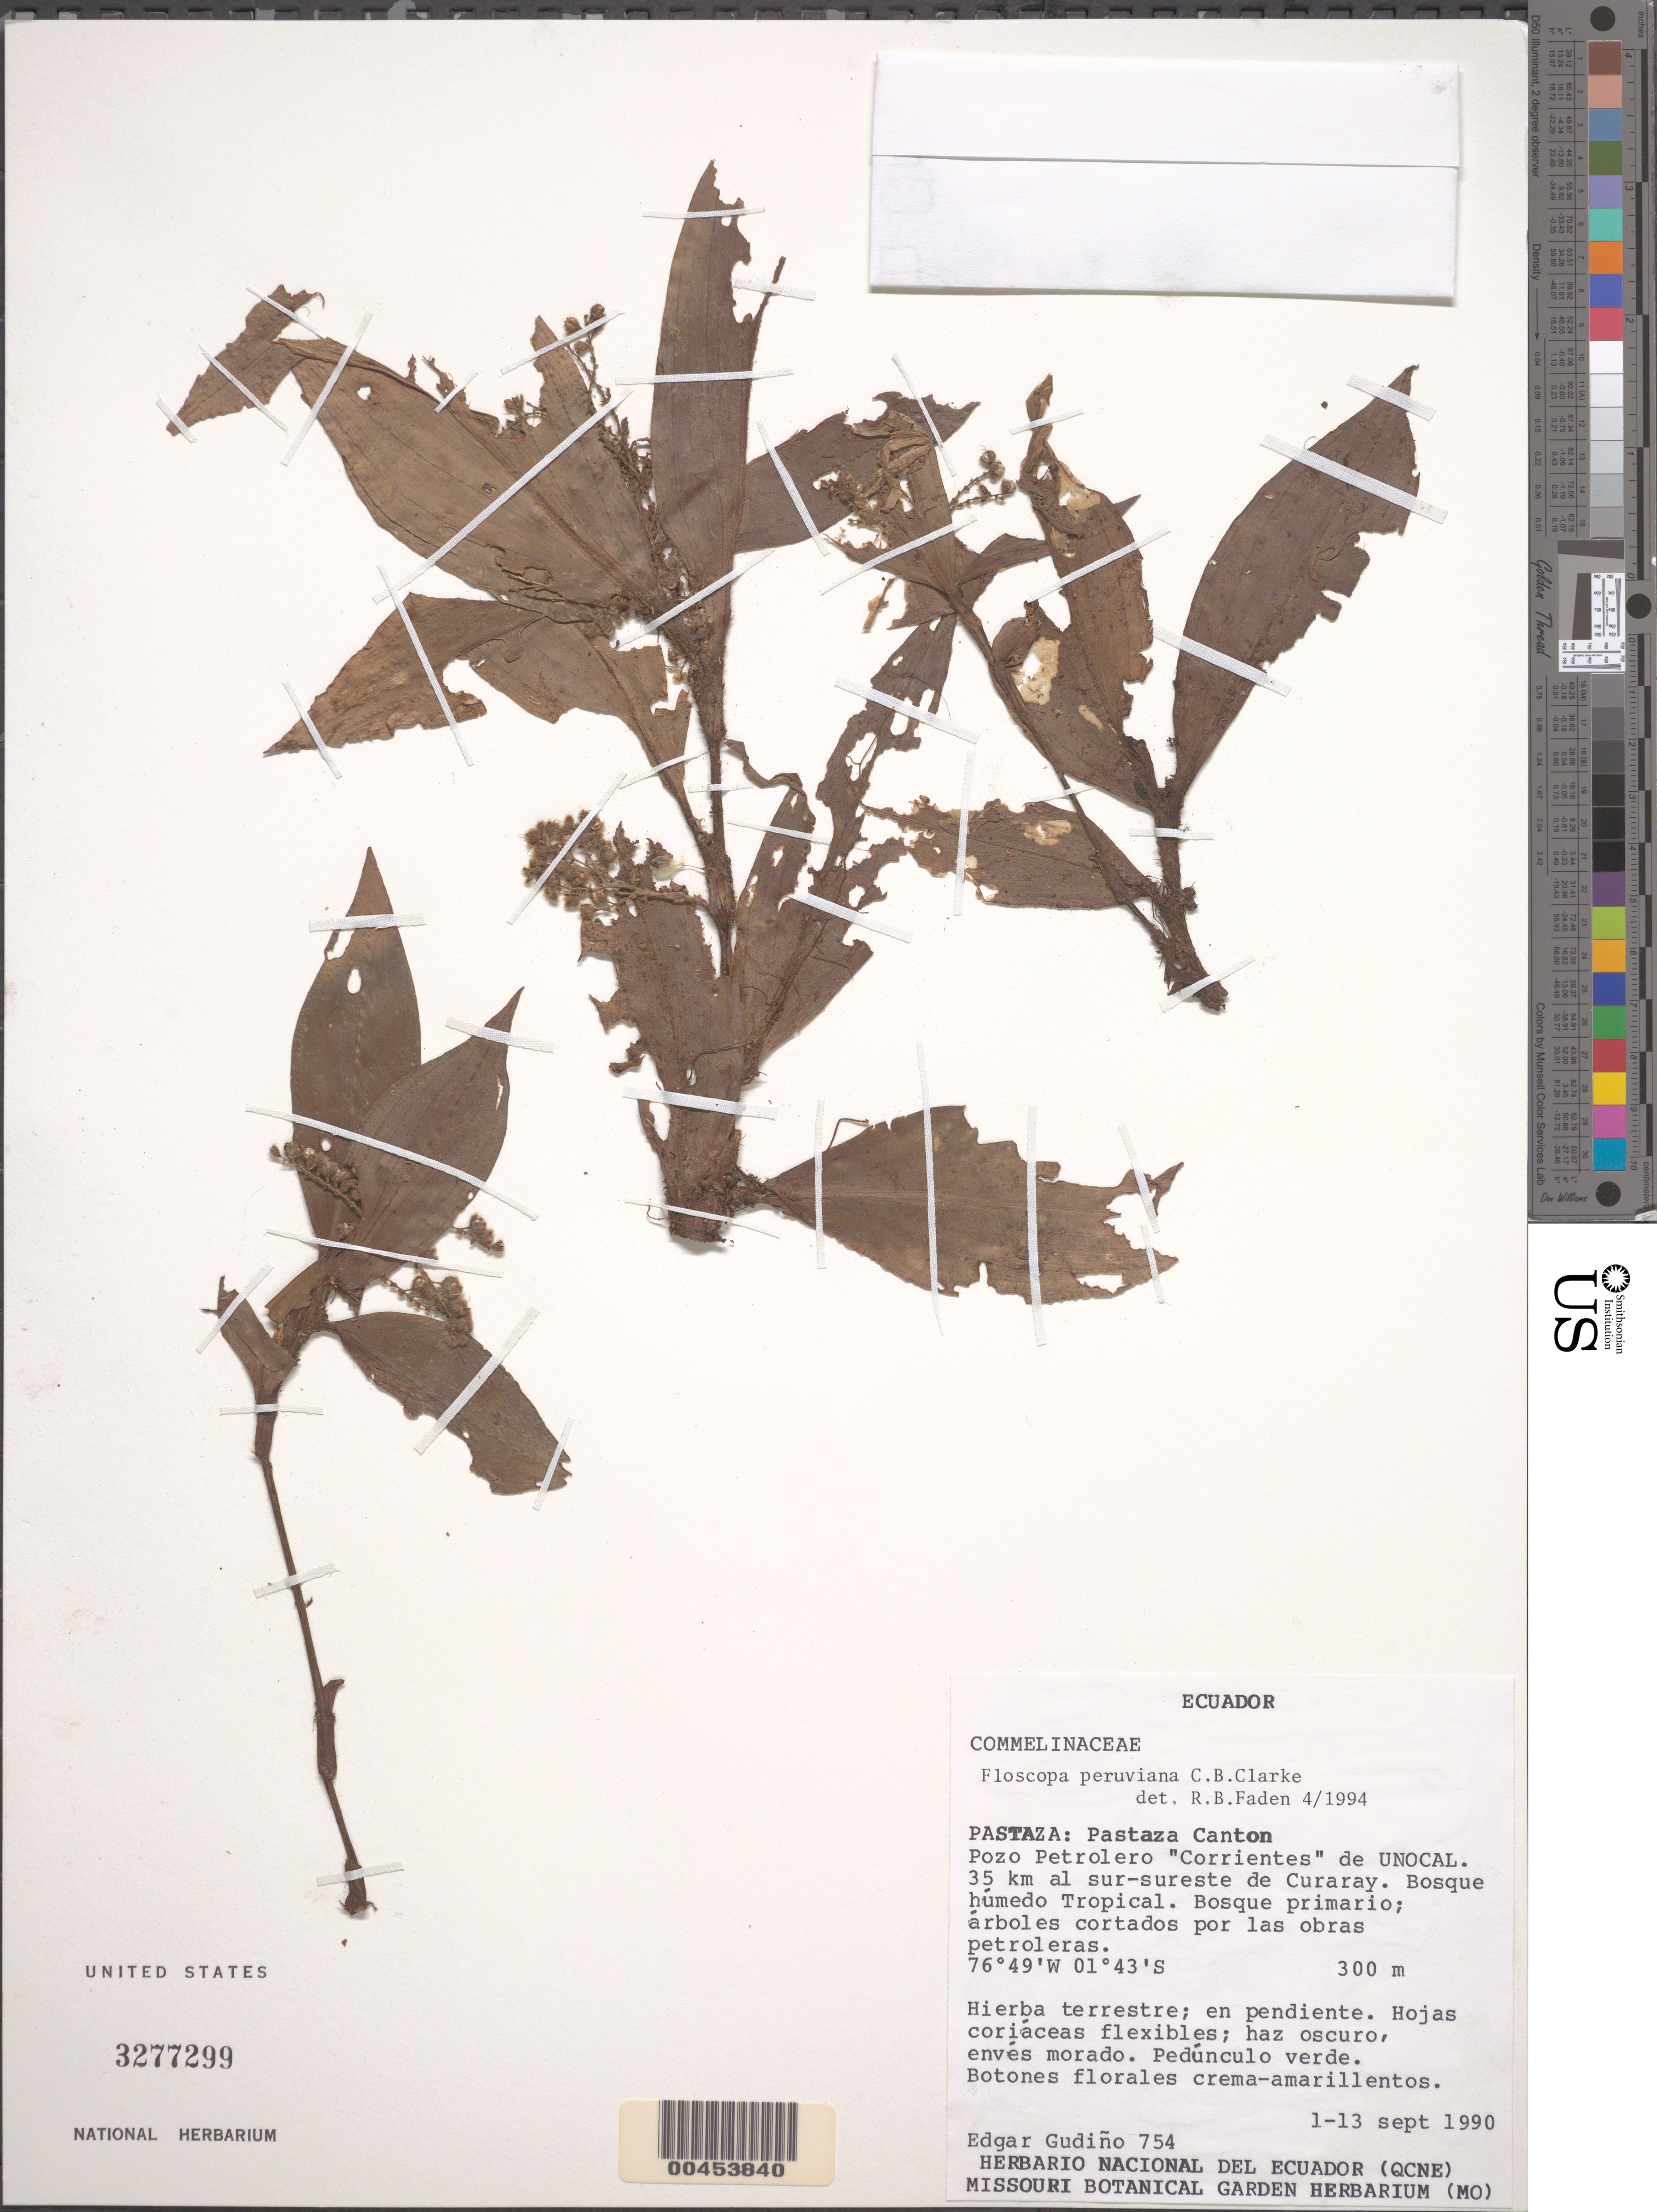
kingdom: Plantae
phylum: Tracheophyta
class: Liliopsida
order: Commelinales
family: Commelinaceae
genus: Floscopa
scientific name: Floscopa peruviana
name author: Hassk. ex C.B. Clarke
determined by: Faden, Robert B., (US), Smithsonian Institution - National Museum of Natural History (UNITED STATES)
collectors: E. Gudiño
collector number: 754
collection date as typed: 01 Sep 1990 to 13 Sep 1990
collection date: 1990-09-01/1990-09-13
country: Ecuador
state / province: Pastaza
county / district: Pastaza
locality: Pastaza Canton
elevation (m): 300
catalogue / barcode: US 3277299